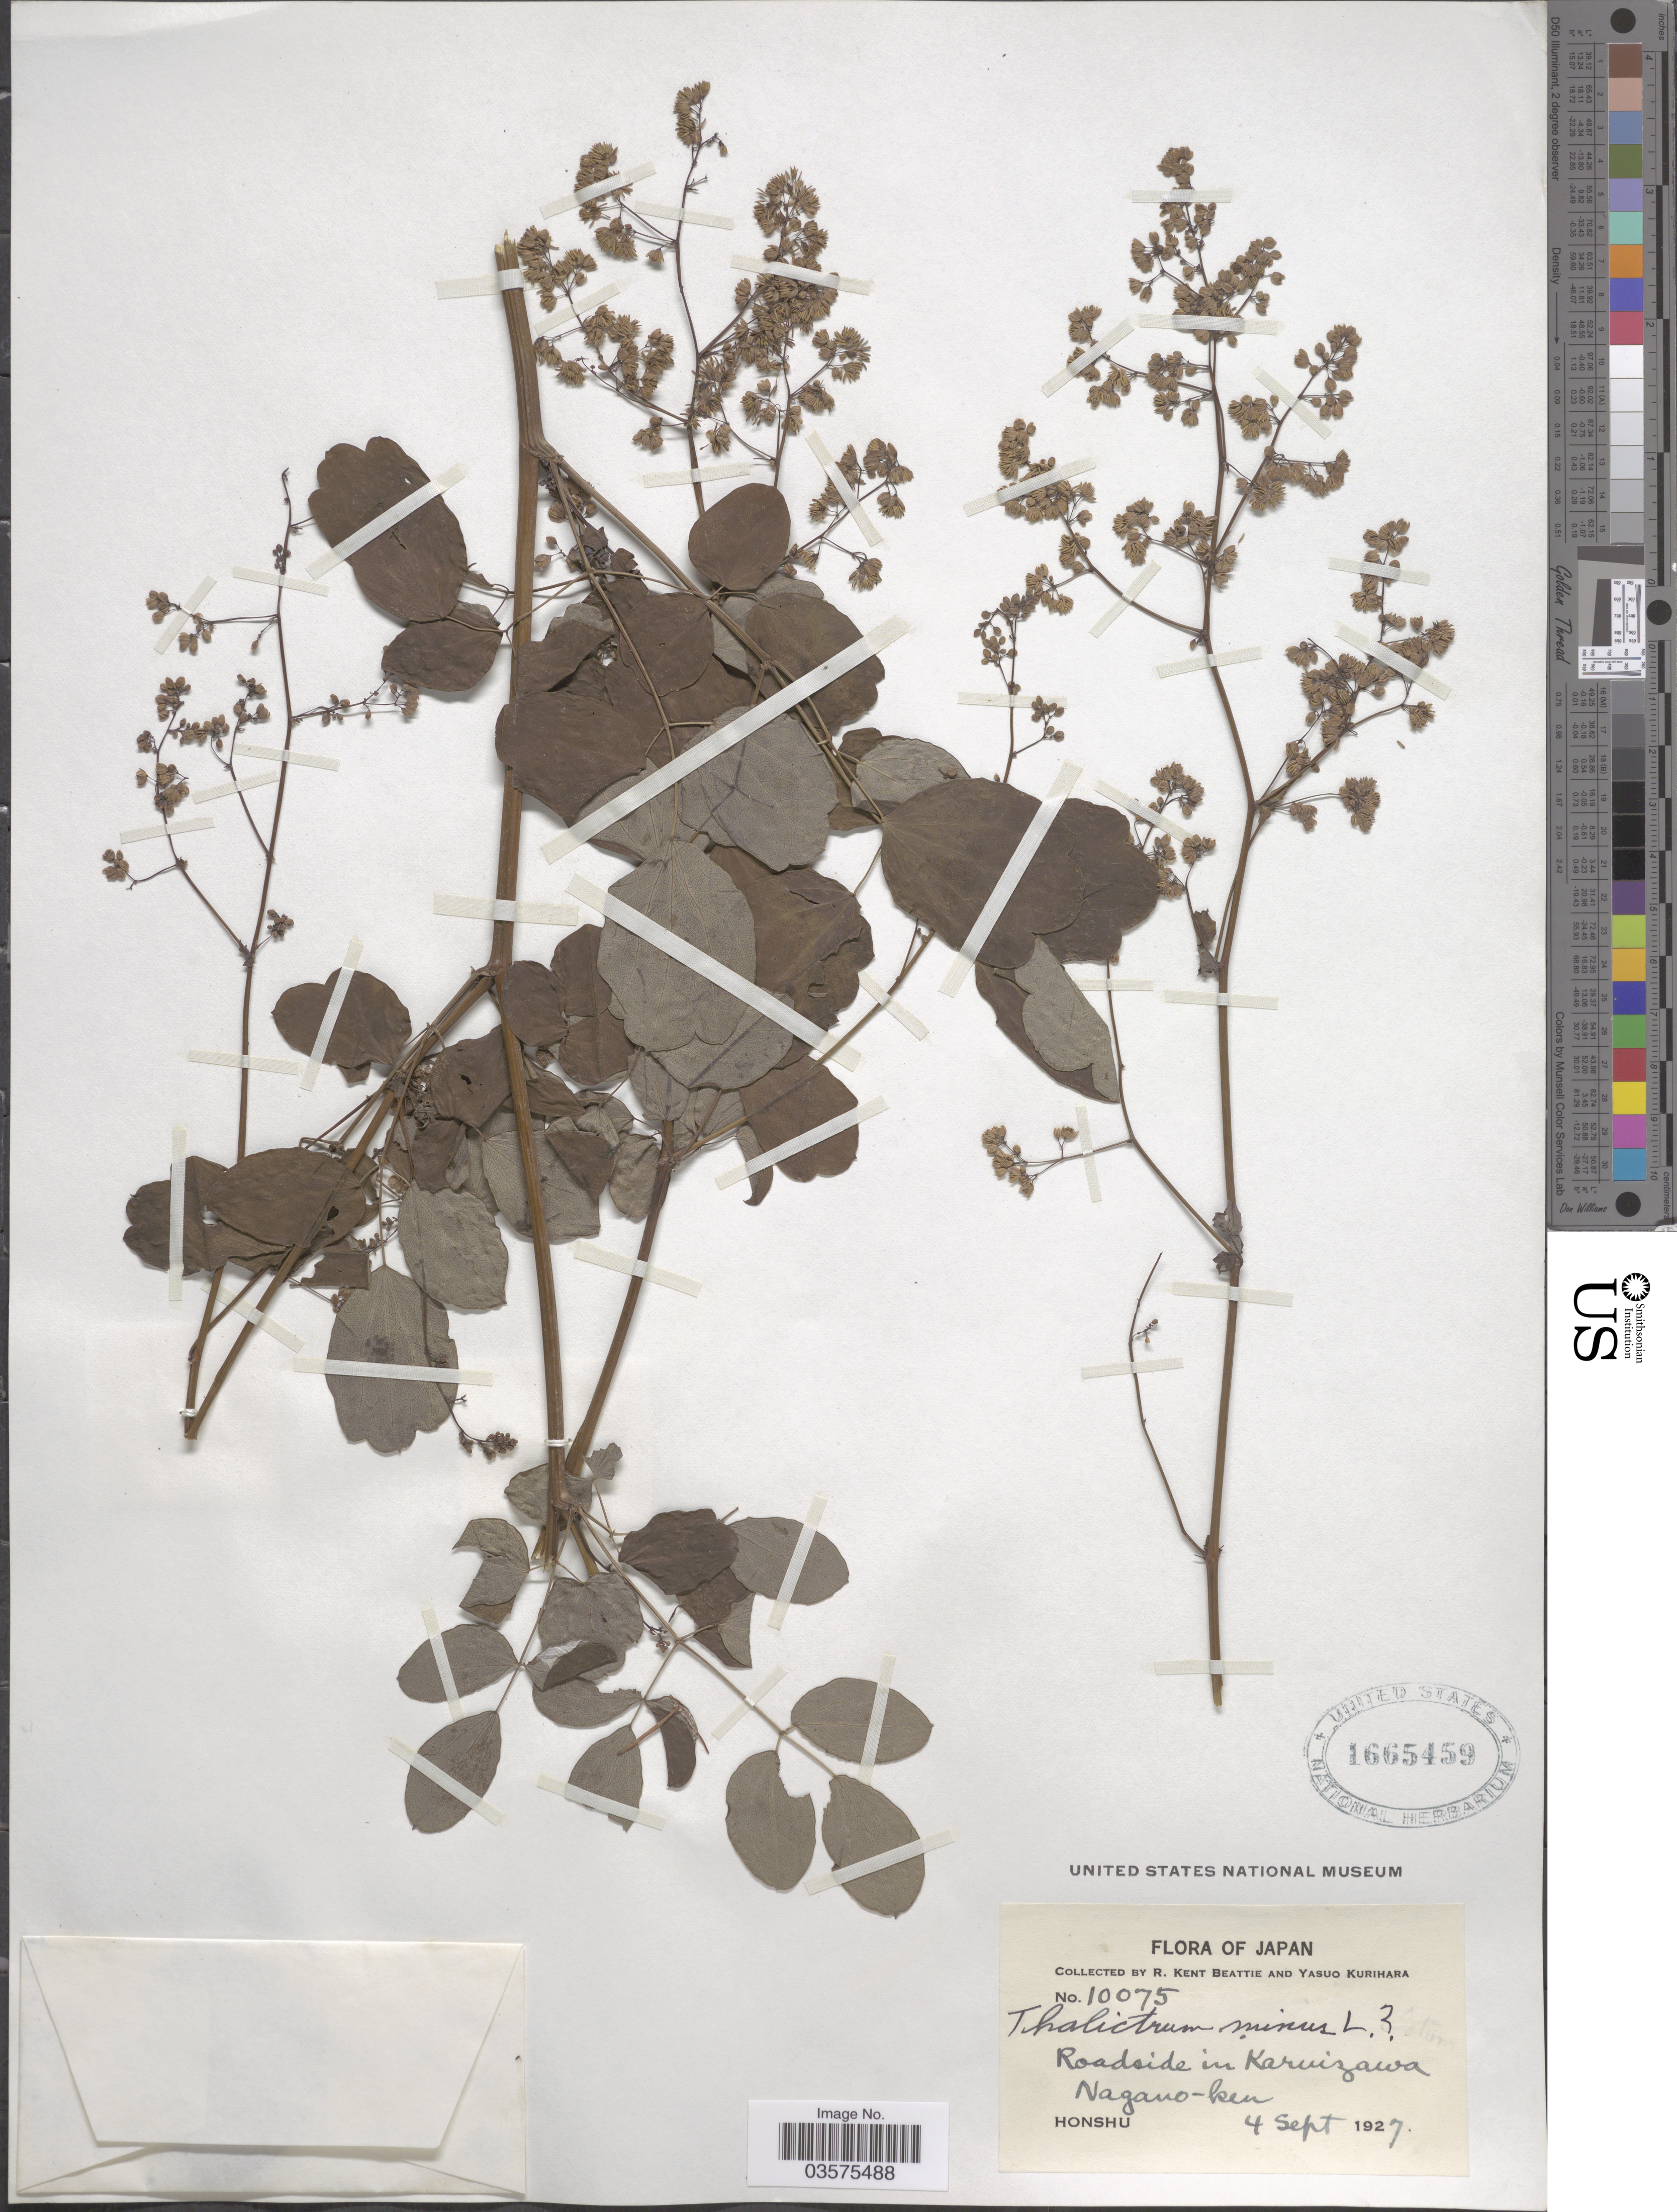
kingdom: Plantae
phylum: Tracheophyta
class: Magnoliopsida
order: Ranunculales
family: Ranunculaceae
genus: Thalictrum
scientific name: Thalictrum minus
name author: L.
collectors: R. K. Beattie & Y. Kurihara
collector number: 10075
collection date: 1927-09-04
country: Japan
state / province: Nagano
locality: Honshu. Roadside in Karuizawa Nagano-ken.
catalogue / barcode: US 1665459